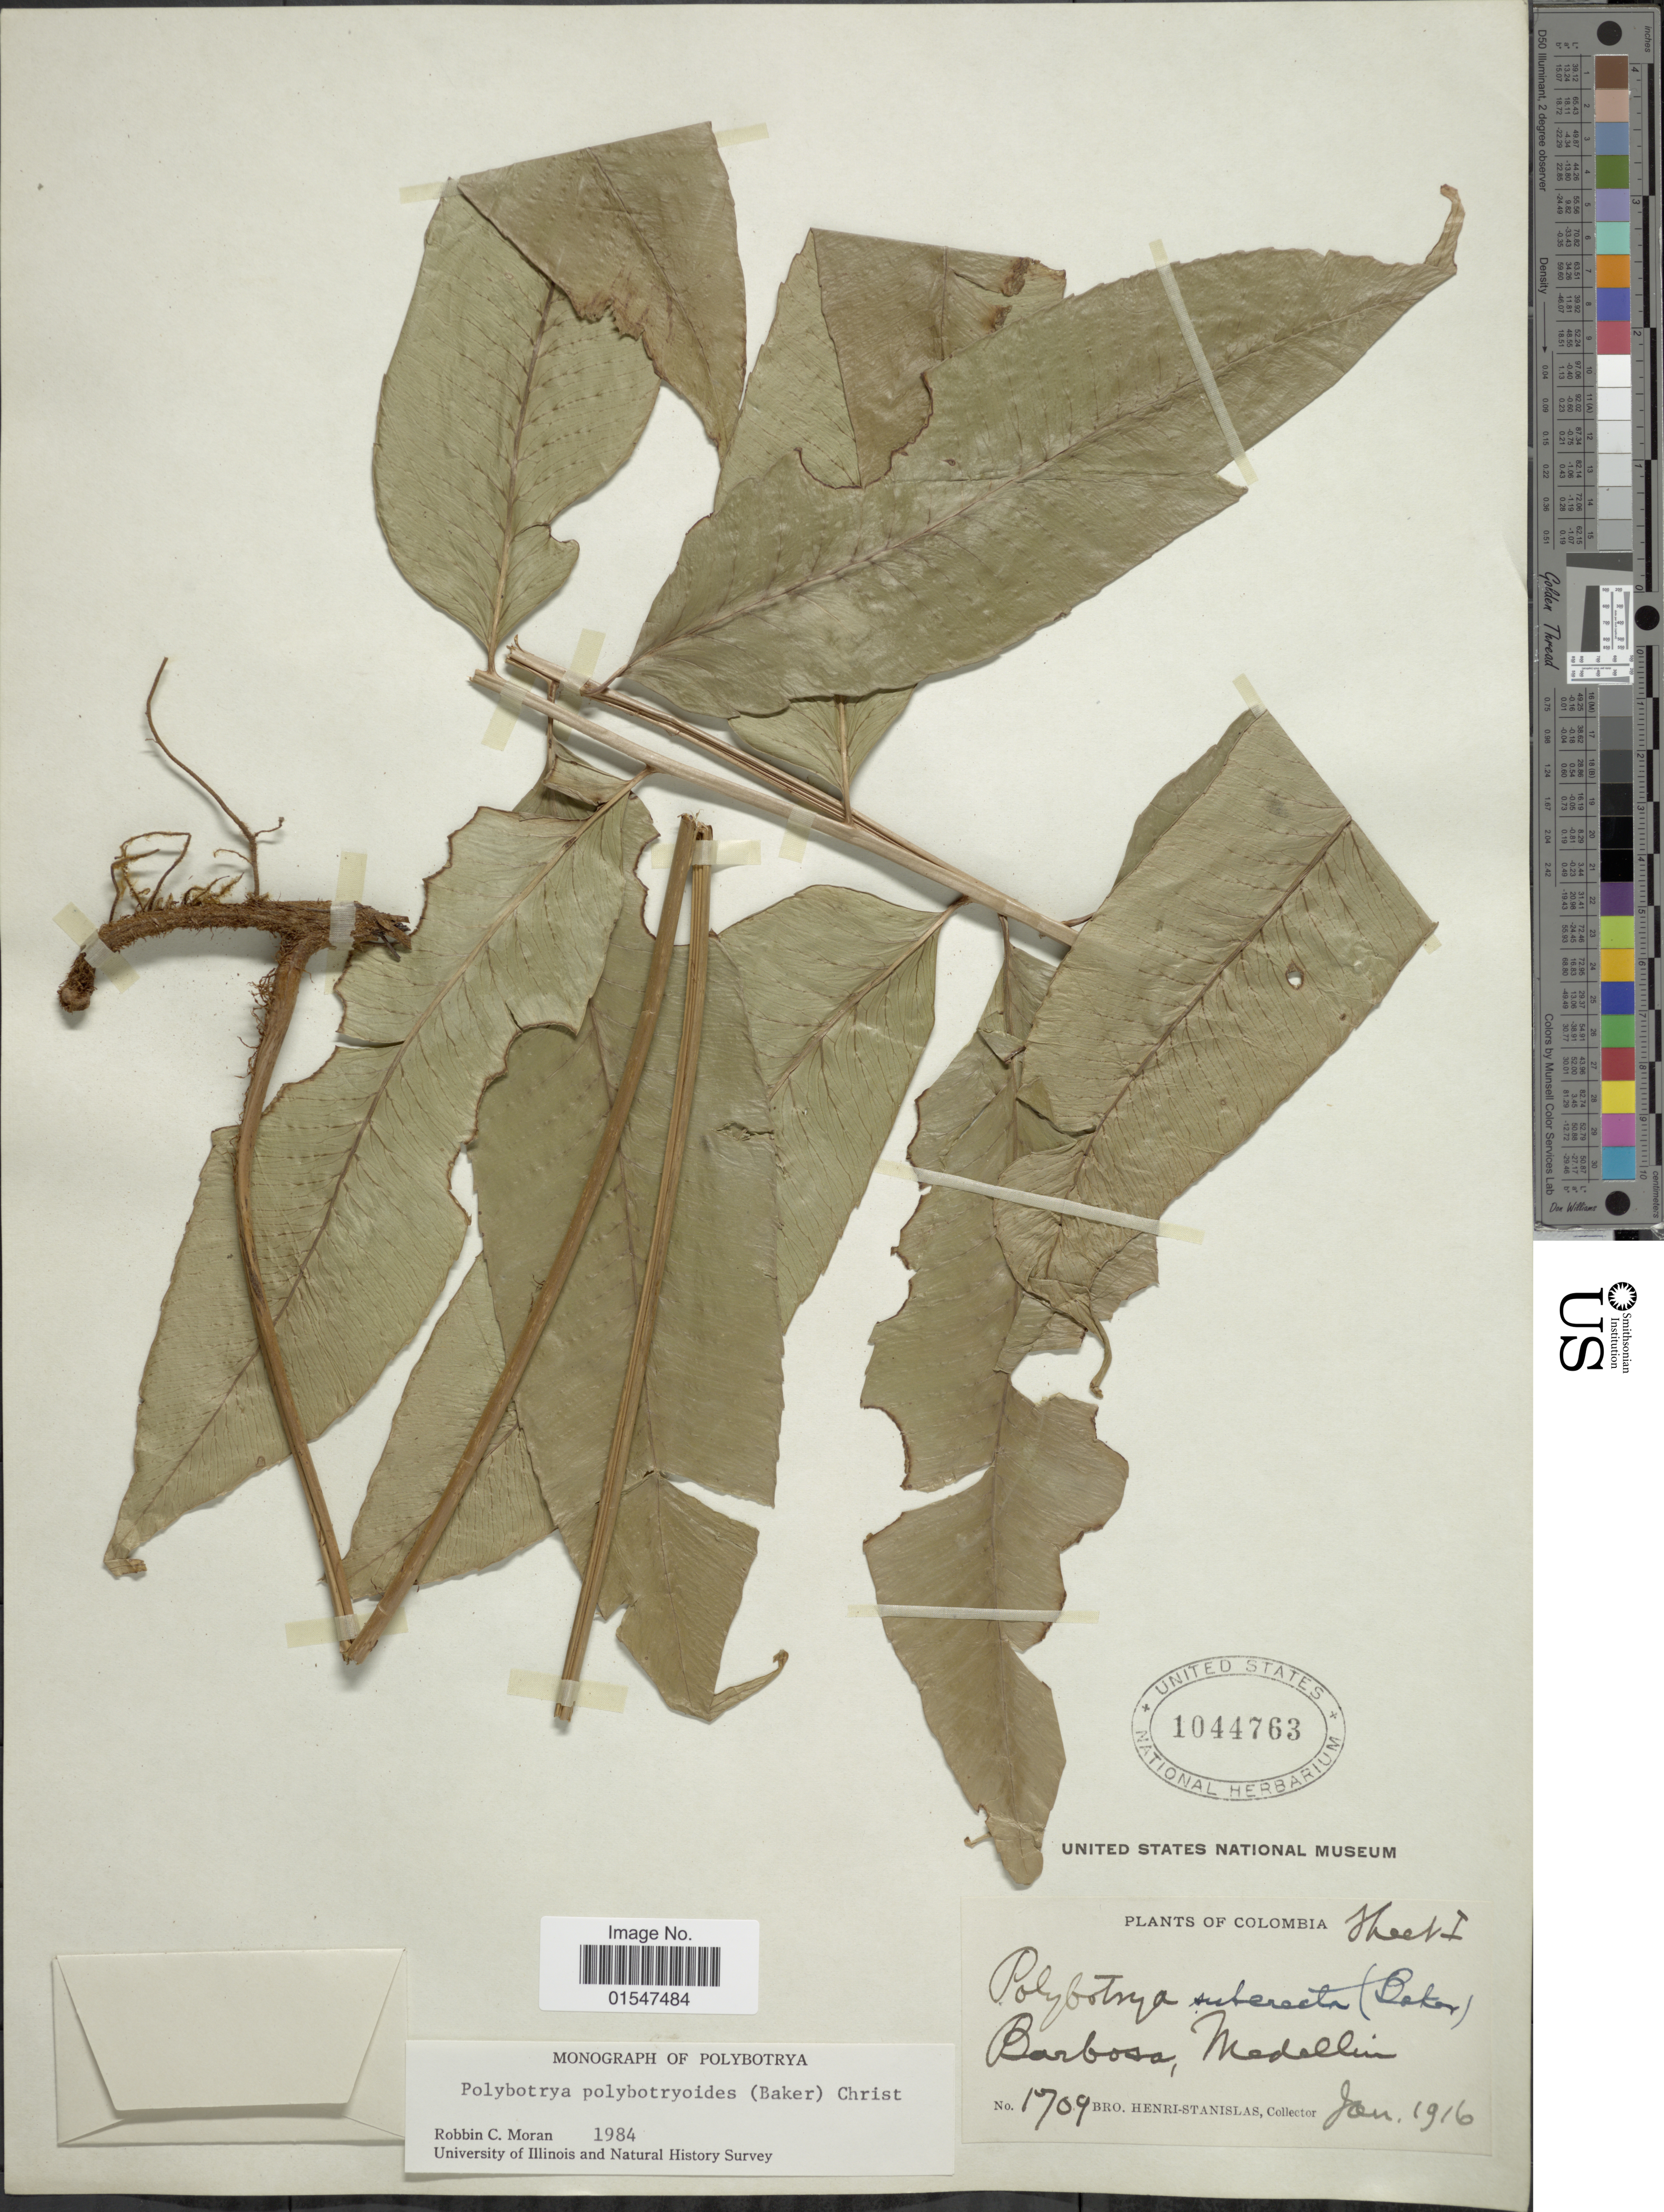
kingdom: Plantae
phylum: Tracheophyta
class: Polypodiopsida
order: Polypodiales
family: Dryopteridaceae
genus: Polybotrya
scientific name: Polybotrya polybotryoides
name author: (Baker) Christ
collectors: Henri-Stanislas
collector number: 1709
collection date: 1906-01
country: Colombia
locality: Barbosa. Medellin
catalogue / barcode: US 1044763